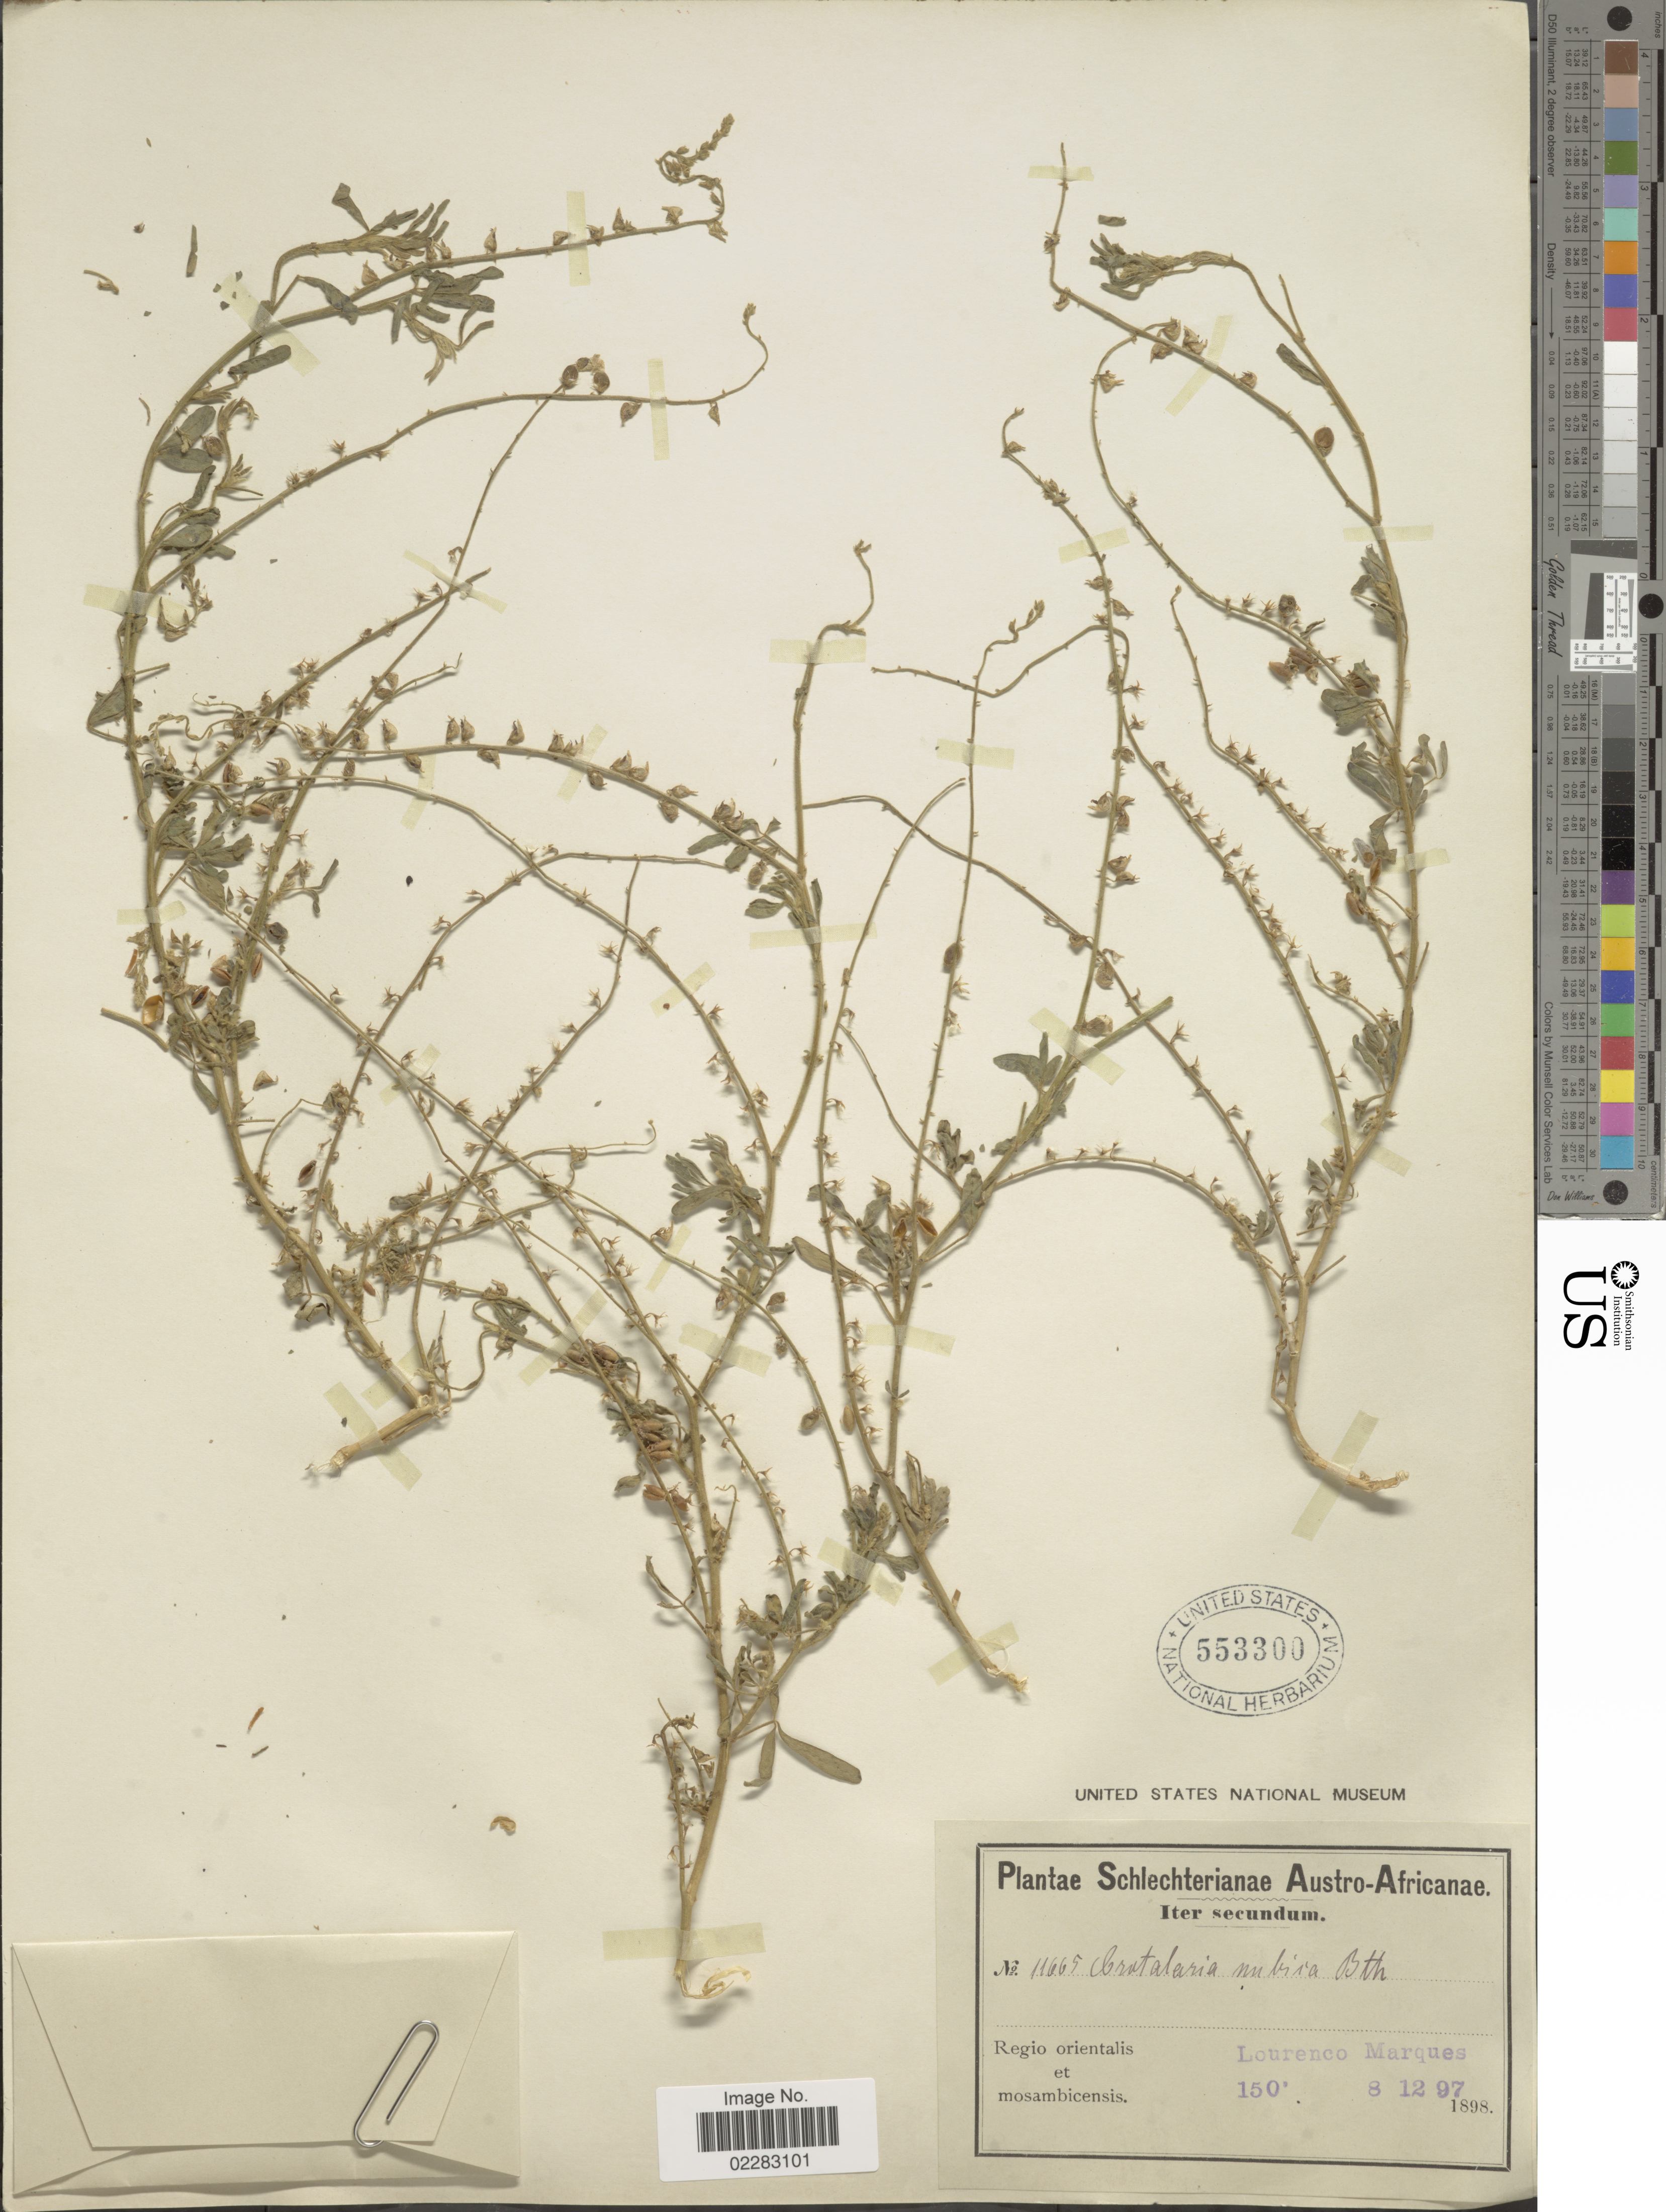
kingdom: Plantae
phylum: Tracheophyta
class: Magnoliopsida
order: Fabales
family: Fabaceae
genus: Crotalaria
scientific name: Crotalaria nubica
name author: Benth.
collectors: Schlechter, --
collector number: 11665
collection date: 1897-12-08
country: Mozambique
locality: Austro-Africanae, Iter secundum, regio orientalis et mosambicensis, Lourenco Marques.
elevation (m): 46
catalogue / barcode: US 553300